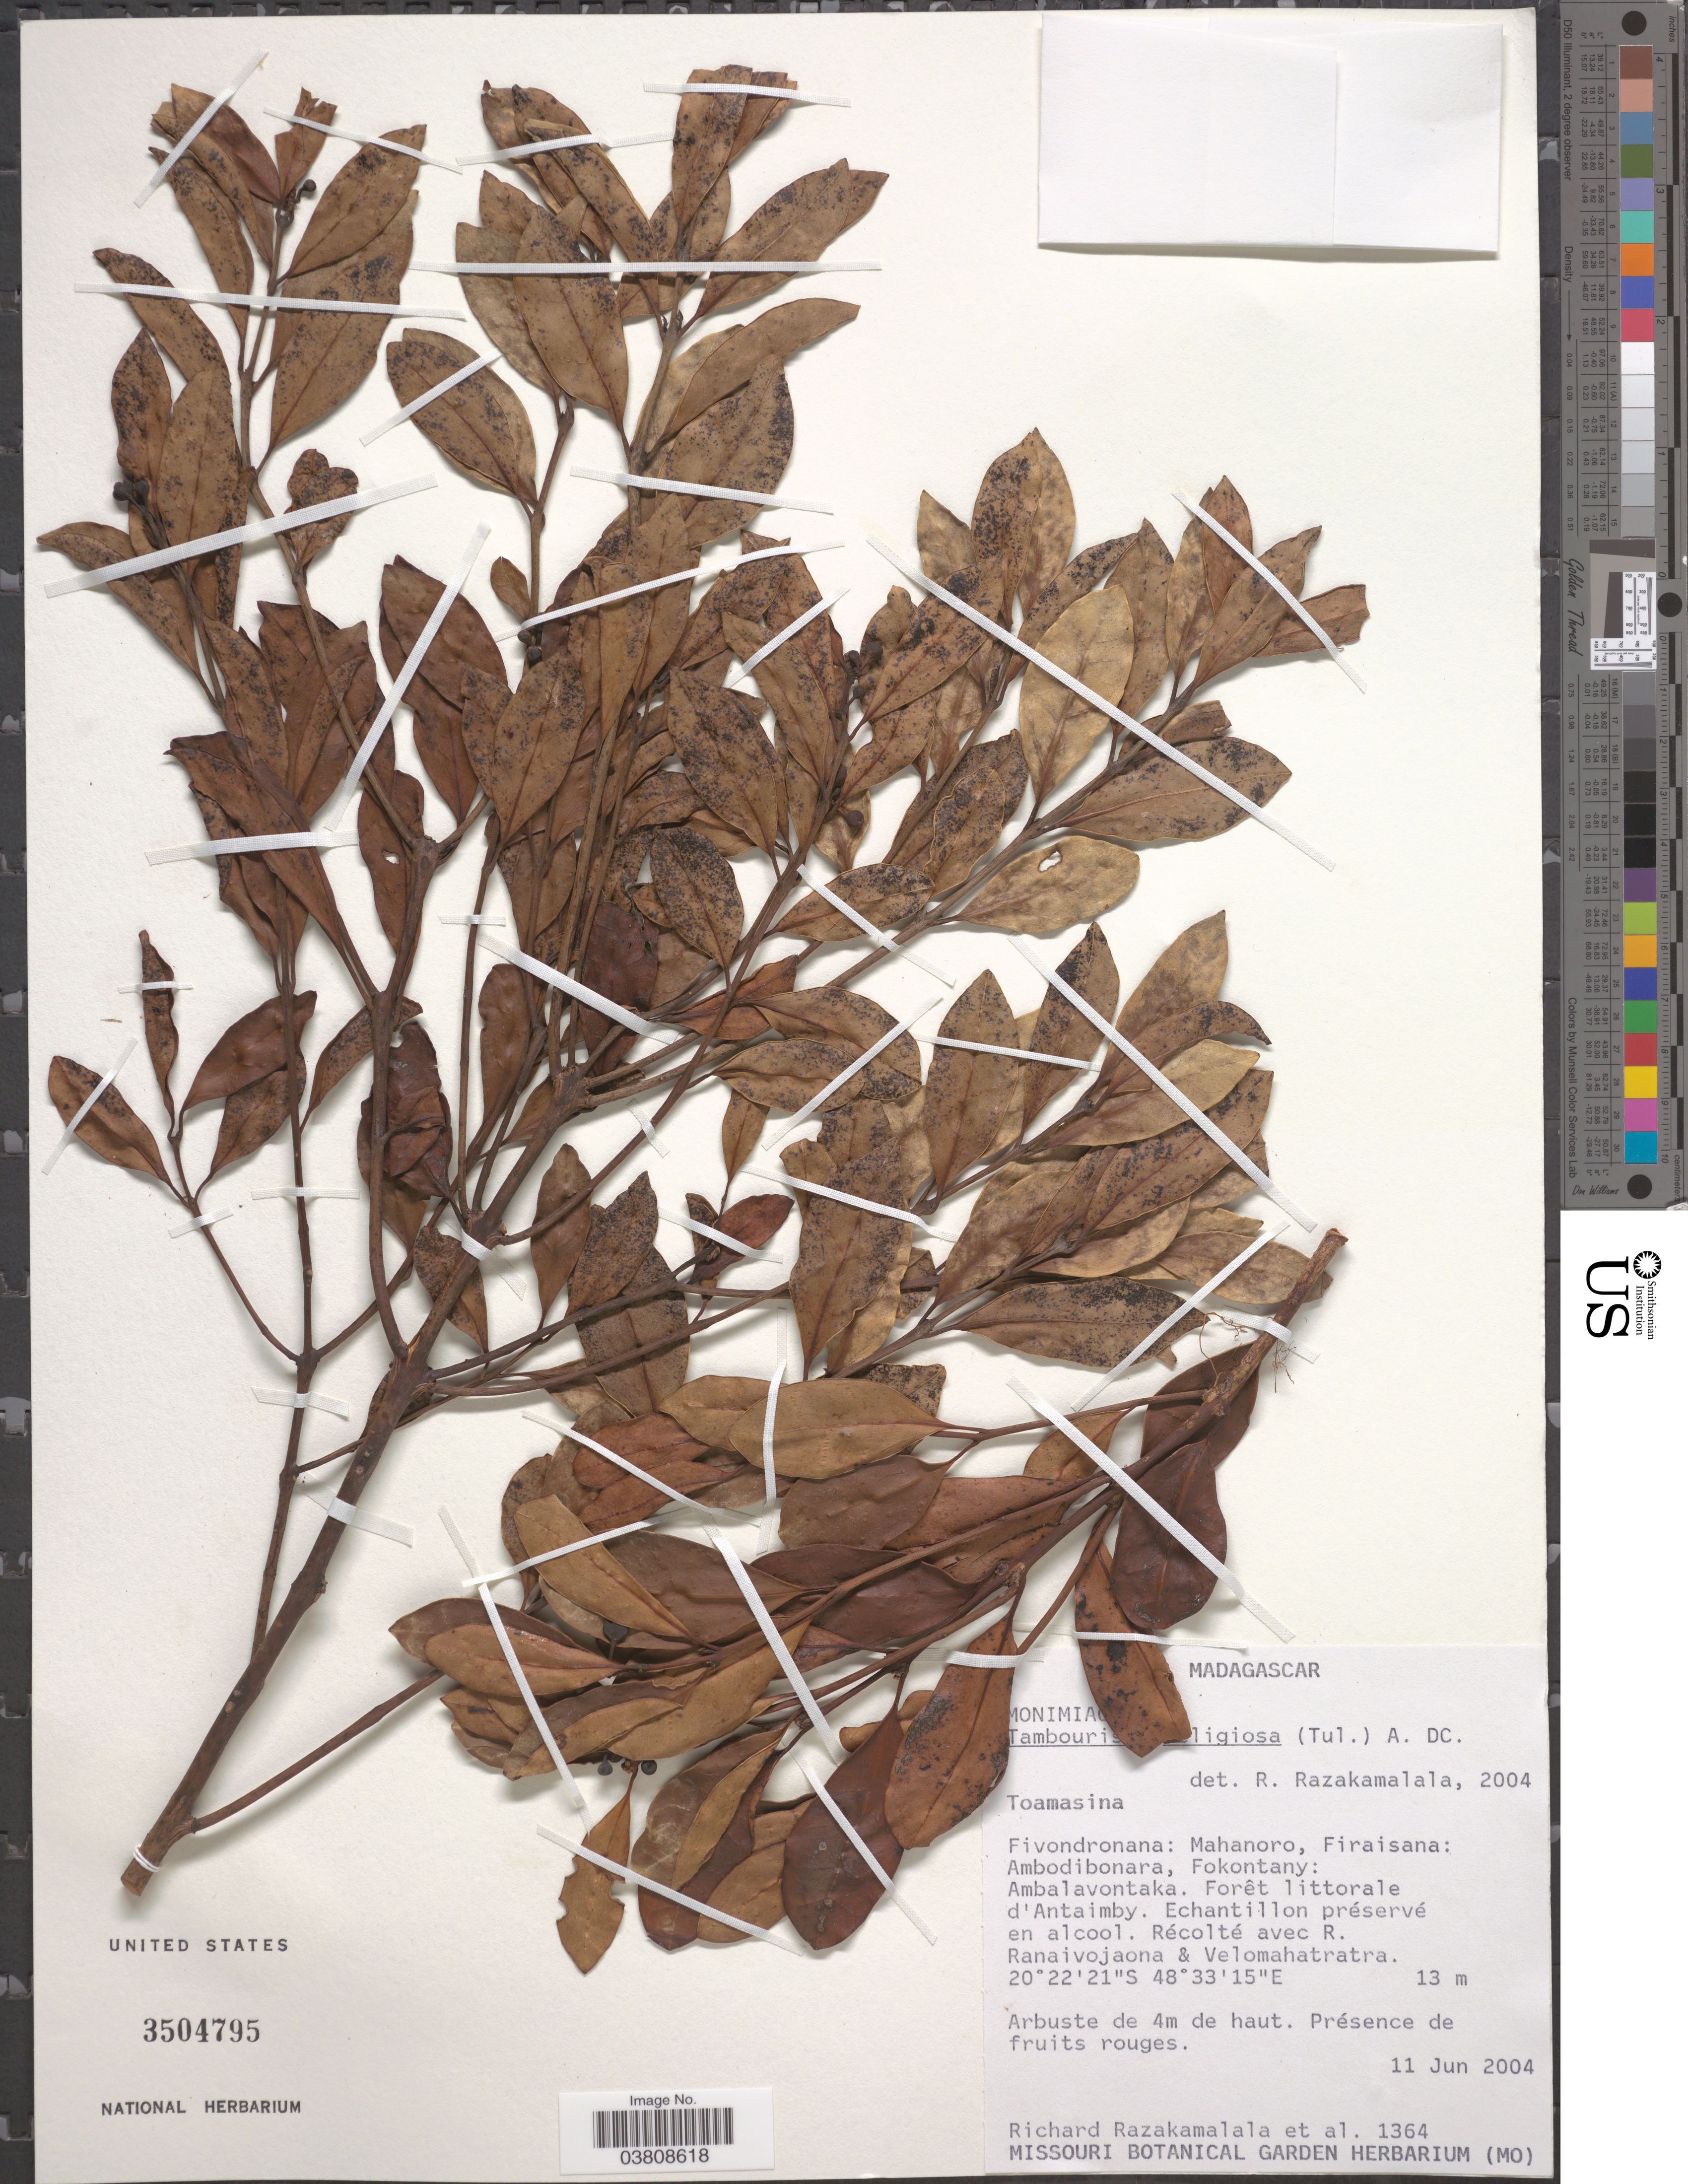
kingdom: Plantae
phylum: Tracheophyta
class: Magnoliopsida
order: Laurales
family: Monimiaceae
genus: Tambourissa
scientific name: Tambourissa religiosa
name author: (Tul.) A. DC.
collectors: R. Razakamalala, R. Ranaivojaona & Velomahatratra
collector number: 1364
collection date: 2004-06-11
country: Madagascar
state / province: Atsinanana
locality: Fivondronana: Mahanoro, Firaisana: Ambodibonara, Fokontany: Ambalavontaka. Forêt littorale d'Antaimby.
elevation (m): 13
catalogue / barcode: US 3504795